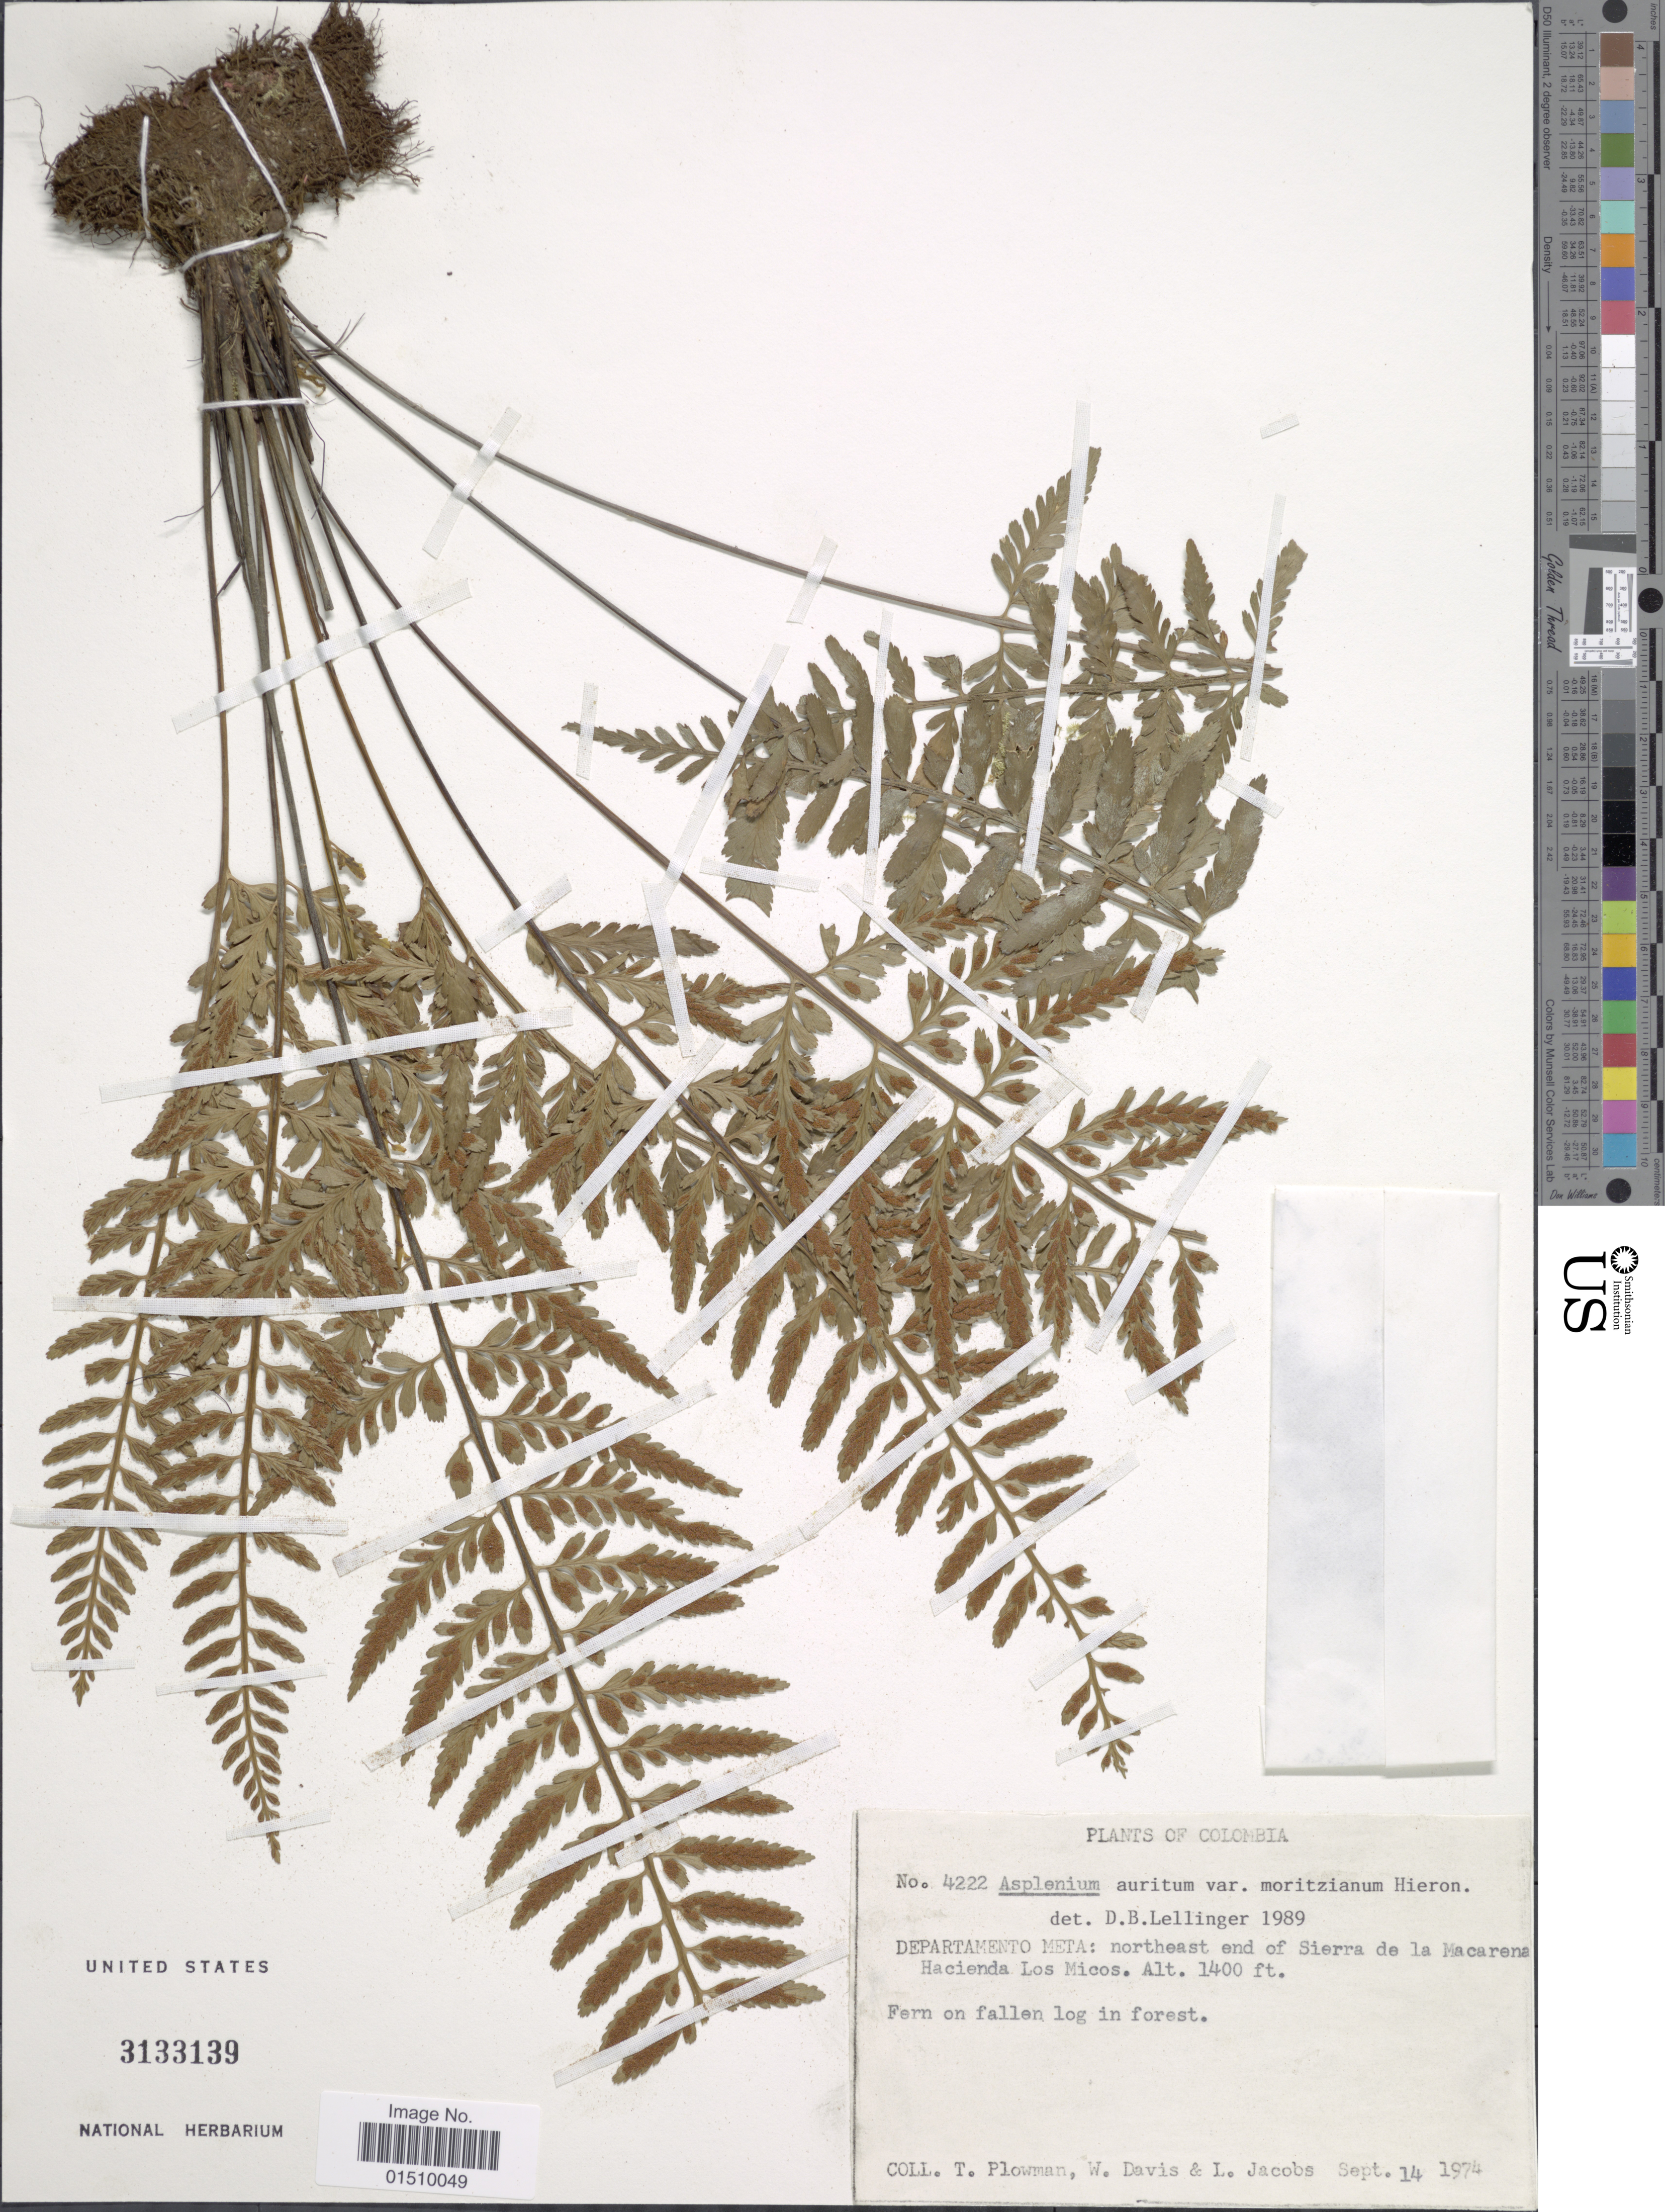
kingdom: Plantae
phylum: Tracheophyta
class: Polypodiopsida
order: Polypodiales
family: Aspleniaceae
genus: Asplenium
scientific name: Asplenium auritum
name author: Sw.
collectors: T. Plowman, W. Davis & L. Jacobs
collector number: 422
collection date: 1974-09-14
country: Colombia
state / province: Meta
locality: Colombia, Departamento Meta: northeast end of Sierra de la Macarena Hacienda Los Micos.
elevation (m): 427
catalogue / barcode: US 3133139